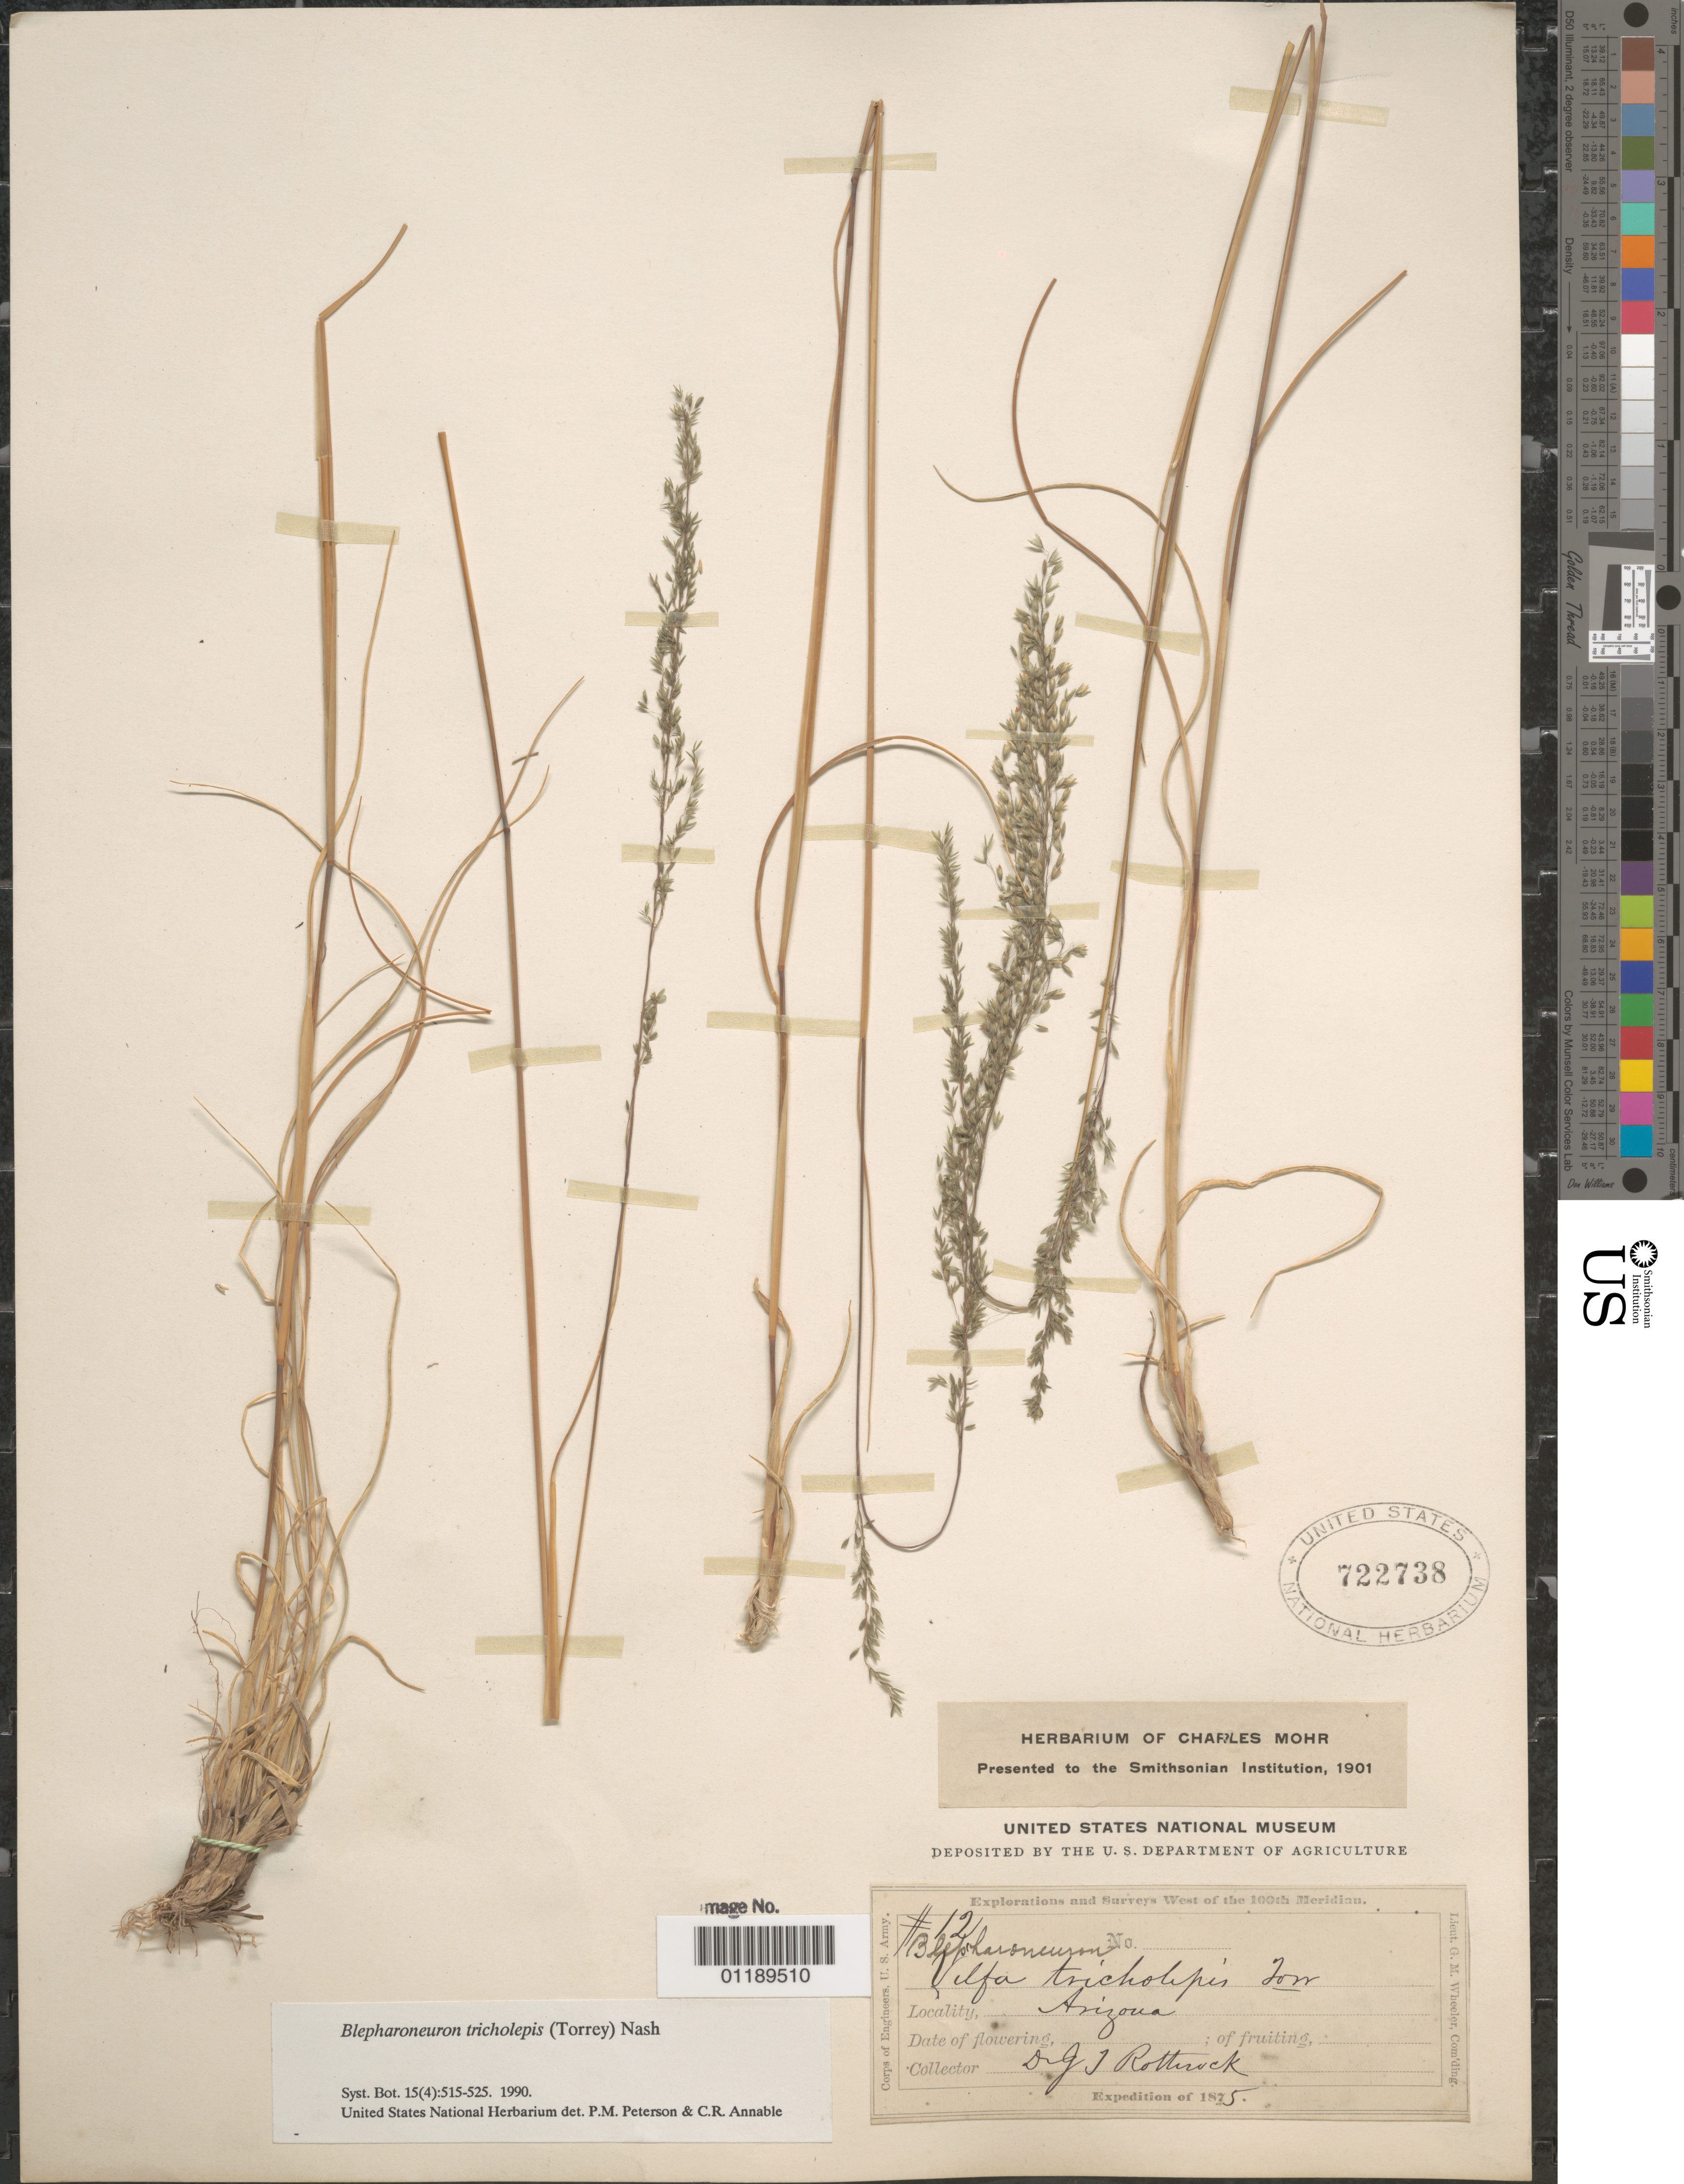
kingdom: Plantae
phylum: Tracheophyta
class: Liliopsida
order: Poales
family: Poaceae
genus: Blepharoneuron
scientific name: Blepharoneuron tricholepis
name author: (Torr.) Nash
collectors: J. T. Rothrock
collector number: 12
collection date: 1875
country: United States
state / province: Arizona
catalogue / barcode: US 722738